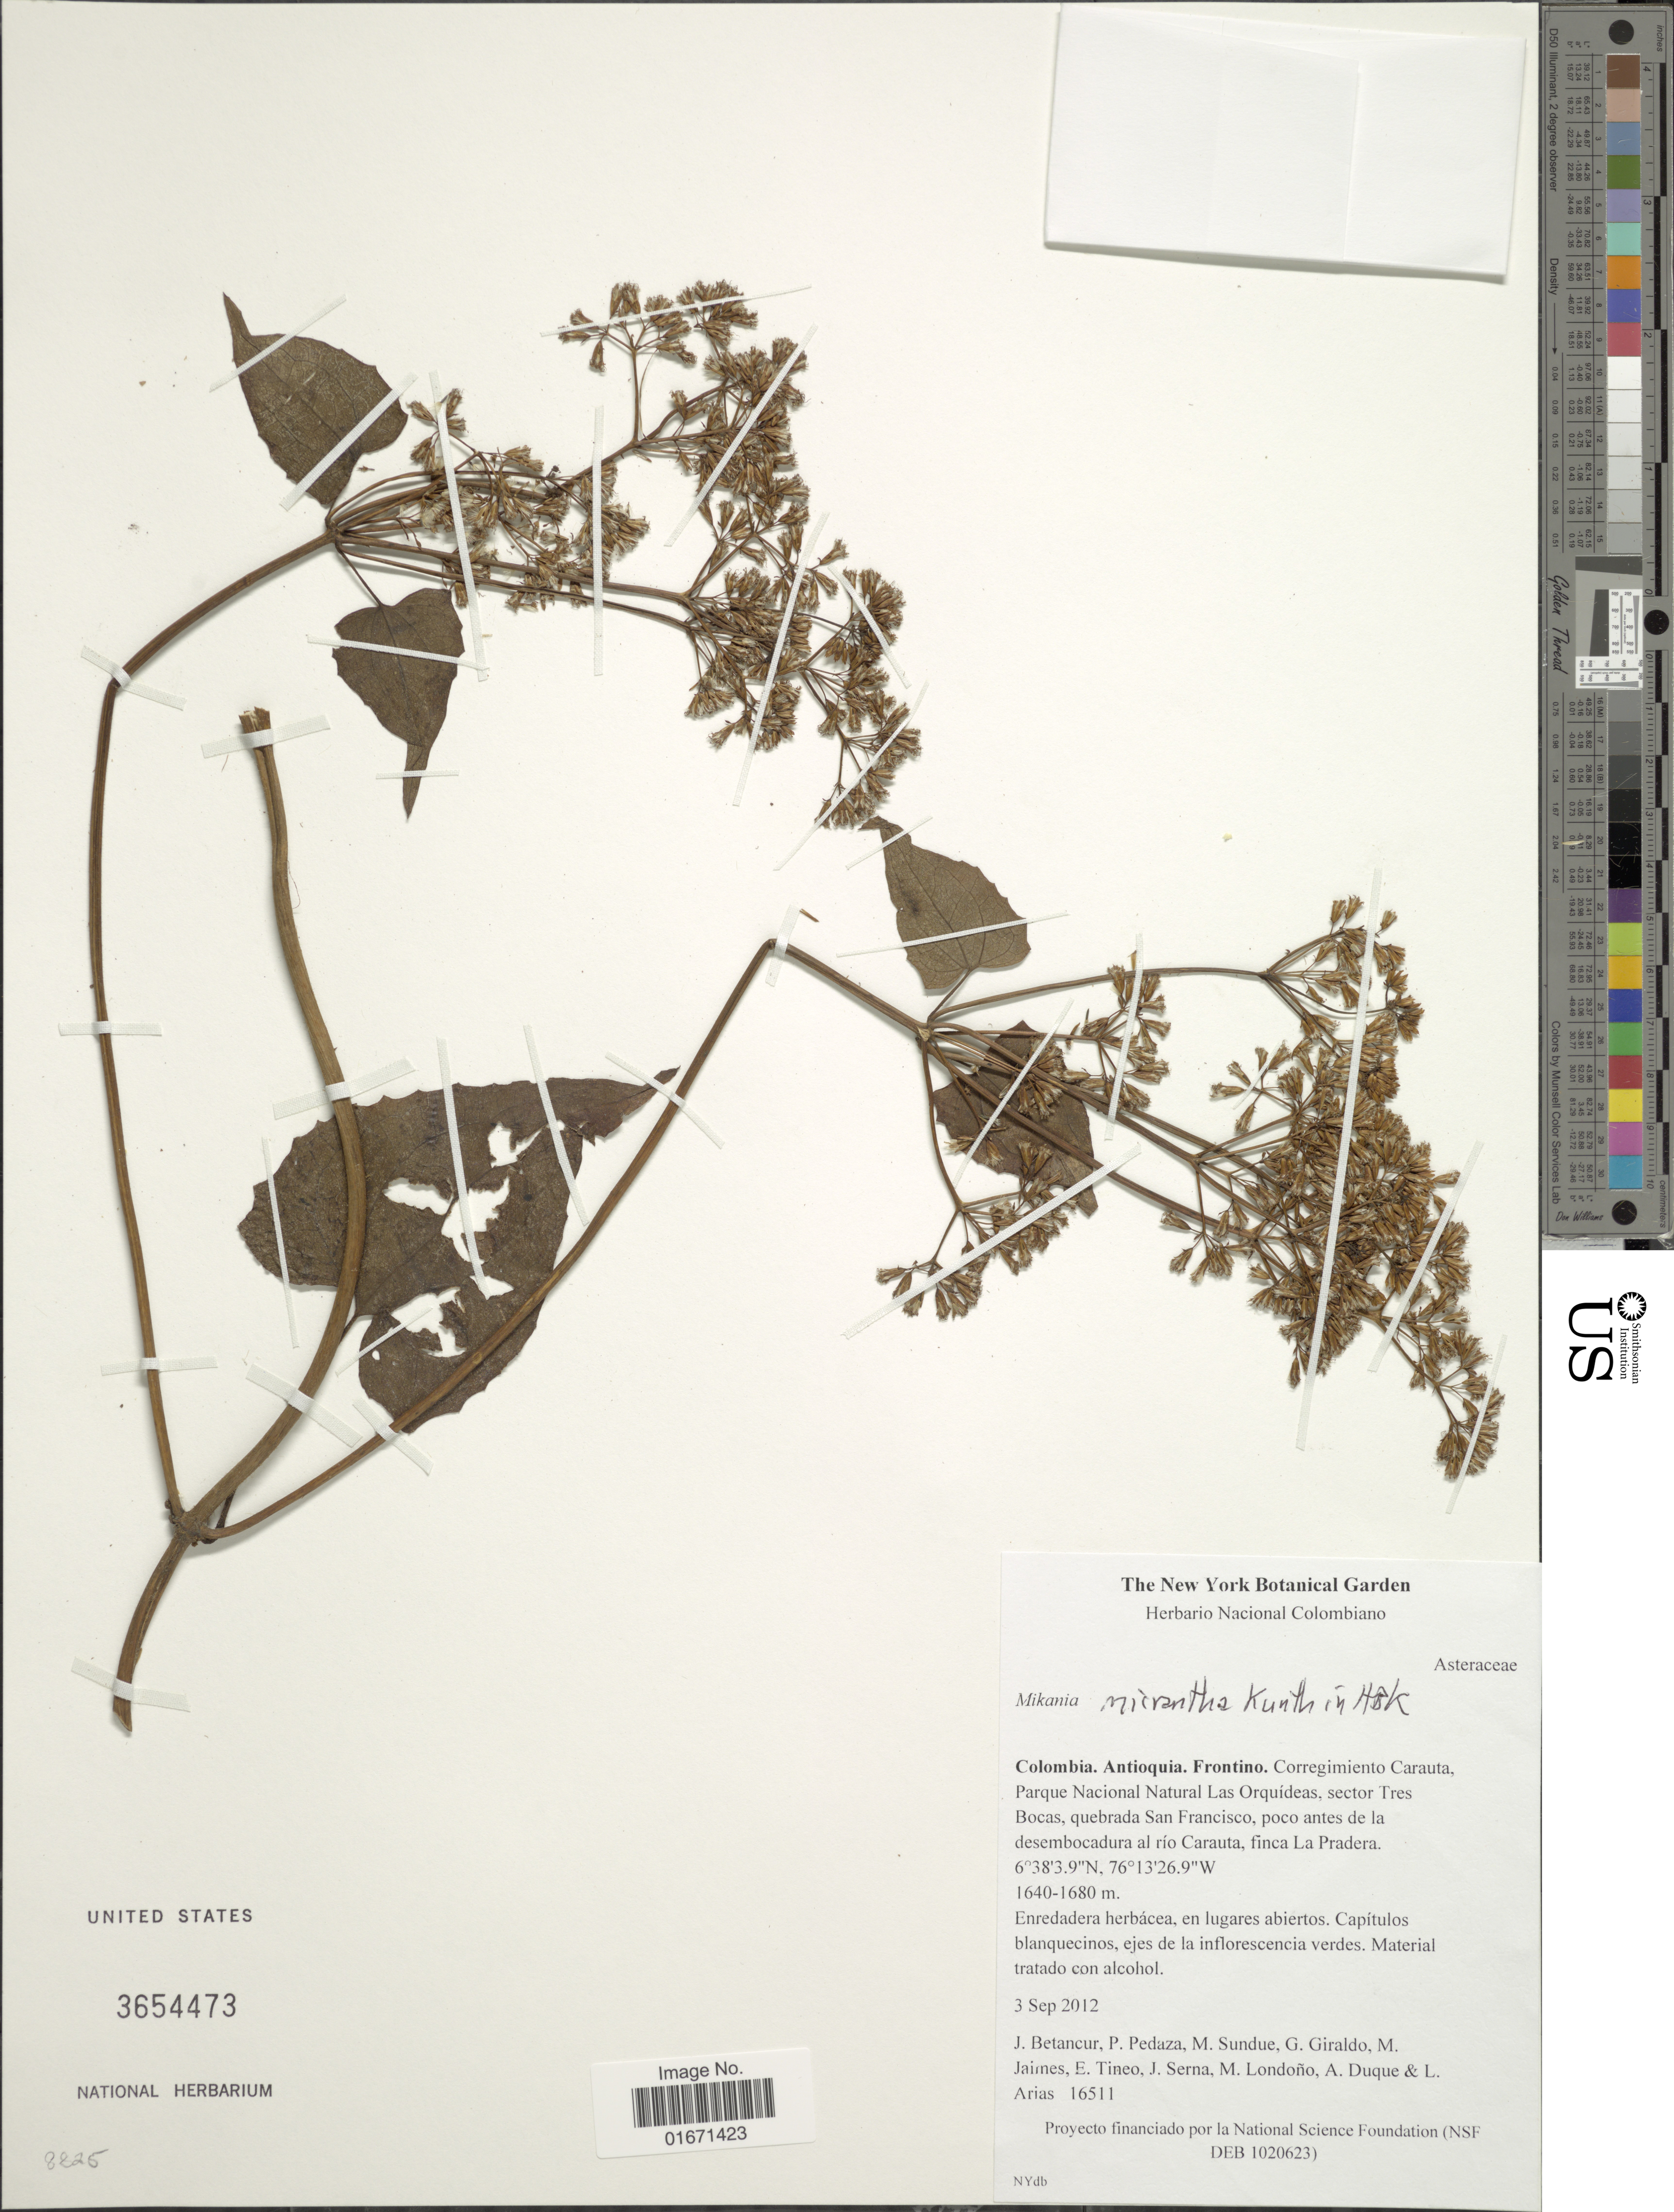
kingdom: Plantae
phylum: Tracheophyta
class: Magnoliopsida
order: Asterales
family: Asteraceae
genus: Mikania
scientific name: Mikania micrantha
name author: Kunth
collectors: J. Betancur, P. Pedaza, M. Sundue, G. Giraldo & et al.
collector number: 16511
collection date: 2012-09-03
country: Colombia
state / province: Antioquia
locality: Colombia. Antioquia. Frontino. Corregimiento Carauta, Parque Nacional Natural Las Orquídeas, sector Tres Bocas, quebrada San Francisco, poco antes de la desembocadura al río Carauta, finla La Pradera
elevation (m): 1640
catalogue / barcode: US 3654473